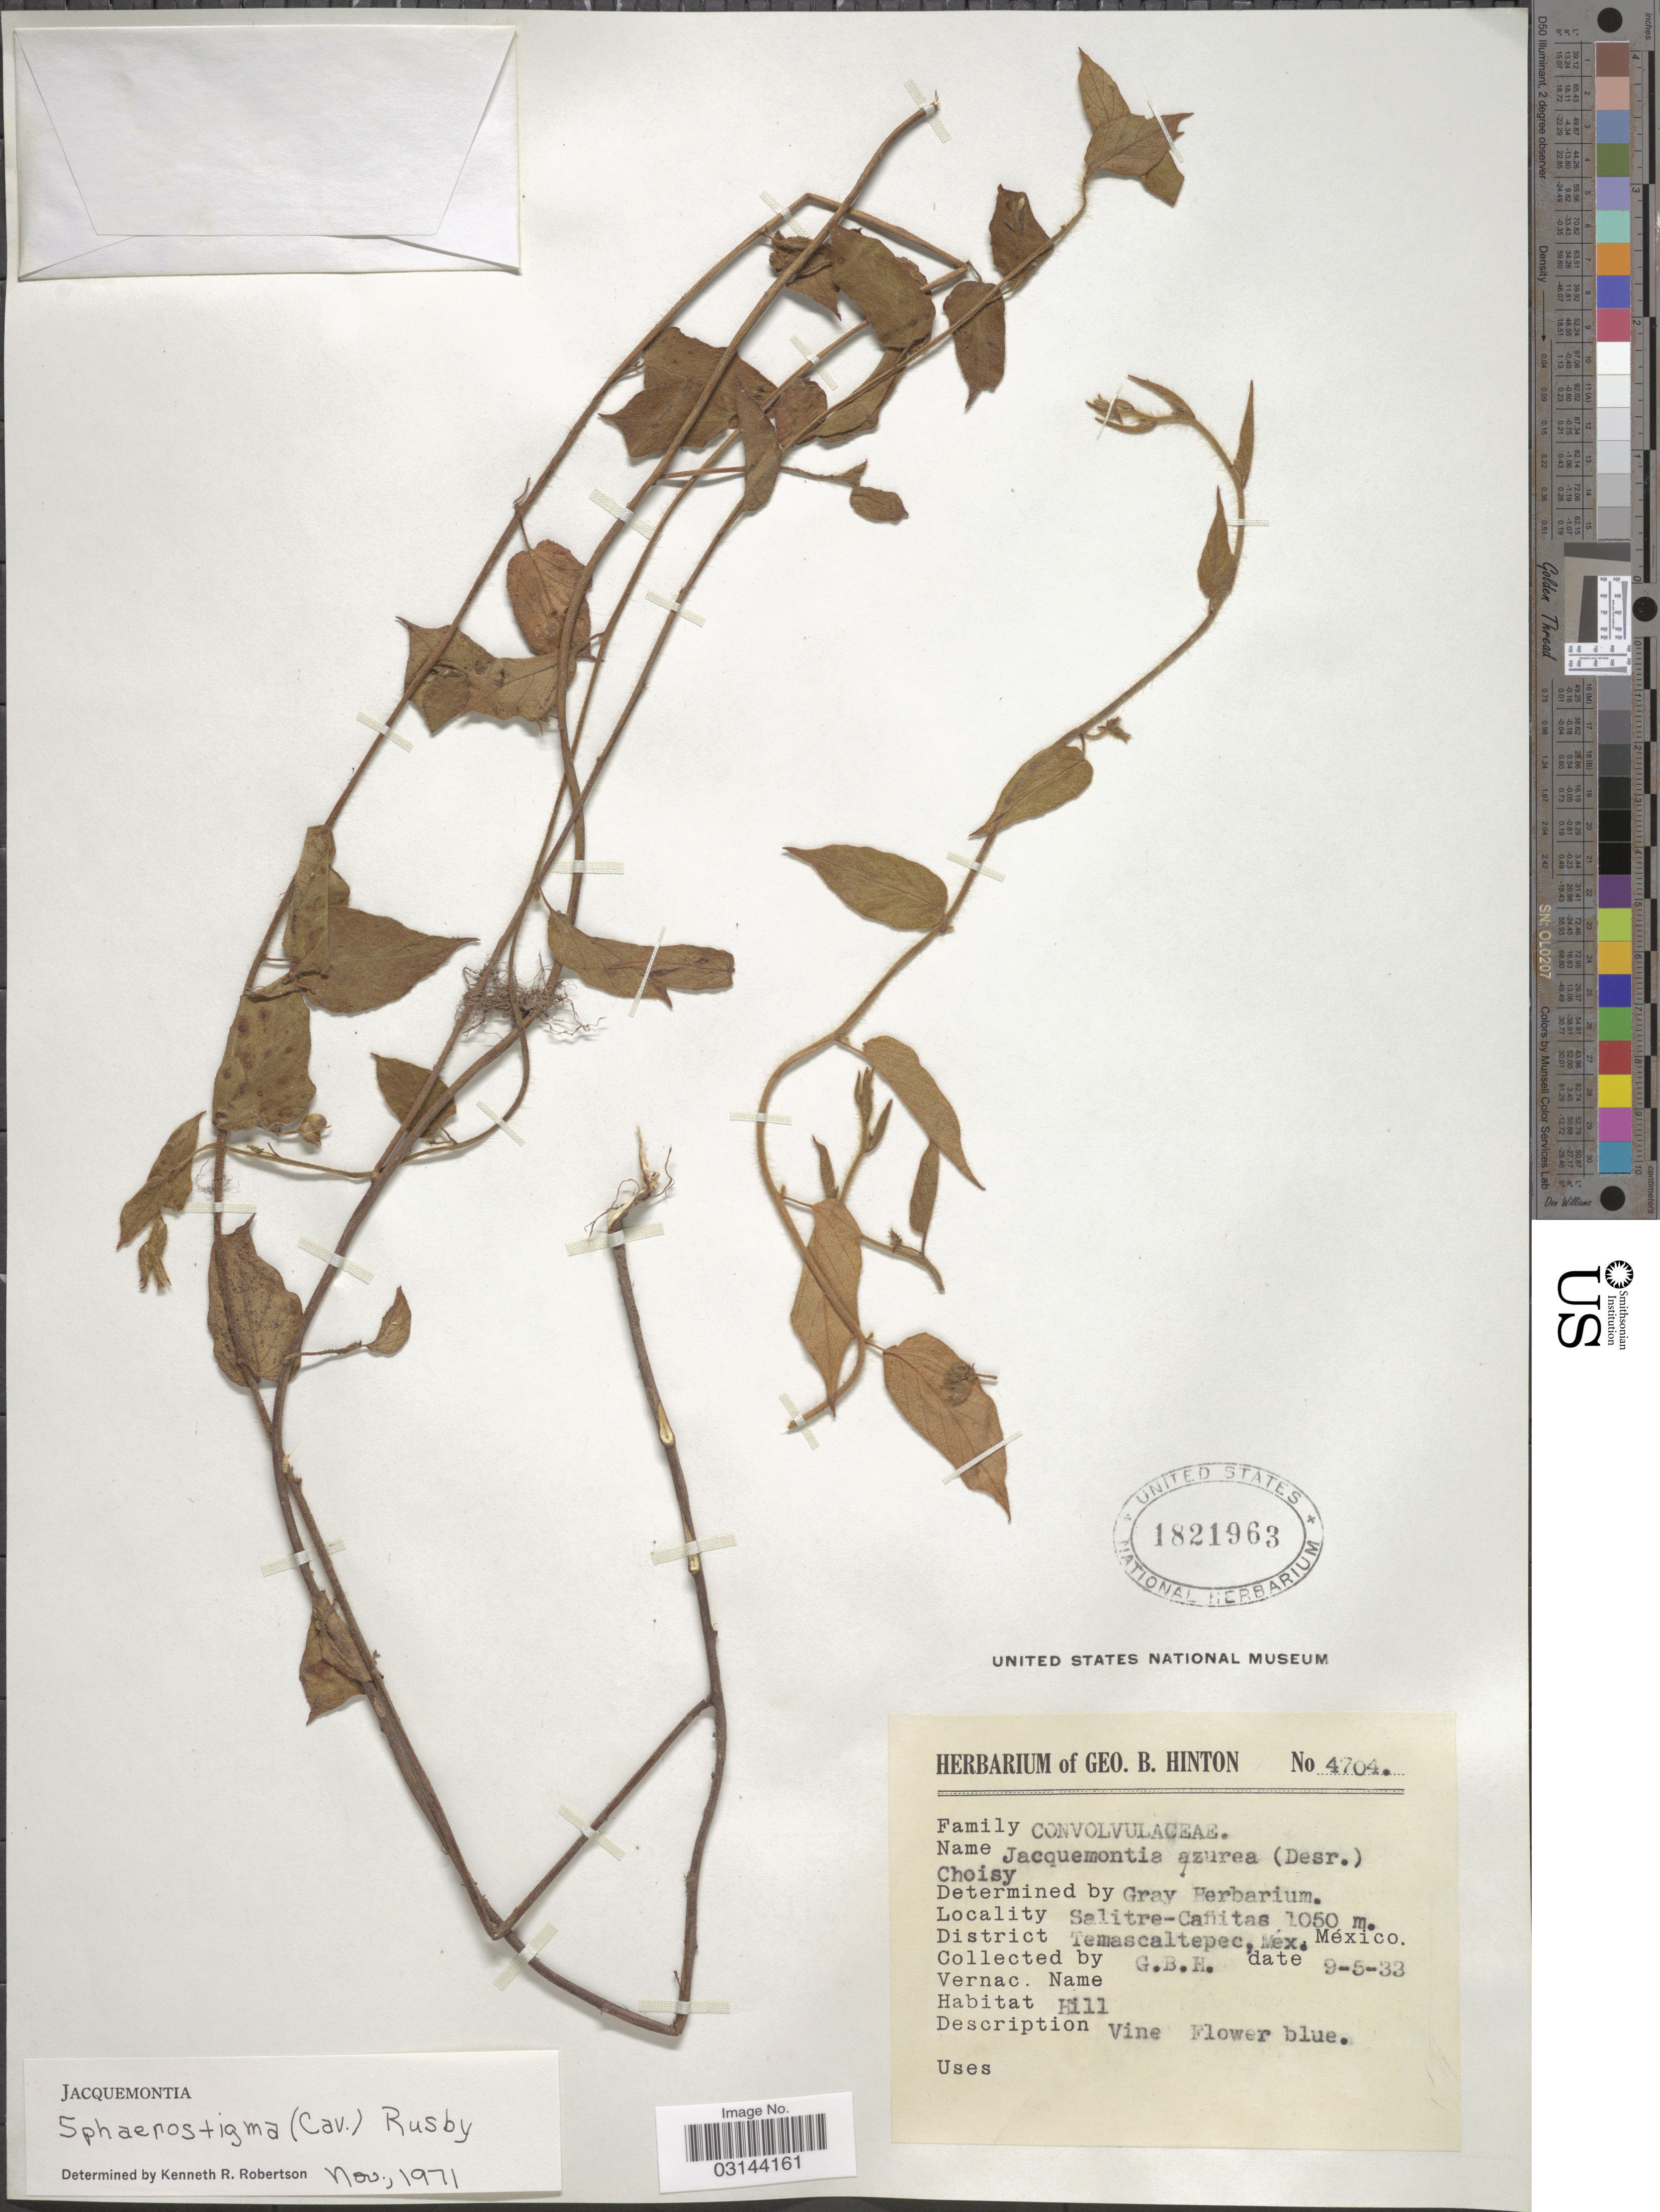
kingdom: Plantae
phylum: Tracheophyta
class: Magnoliopsida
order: Solanales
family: Convolvulaceae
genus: Jacquemontia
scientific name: Jacquemontia sphaerostigma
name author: (Cav.) Rusby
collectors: G. B. Hinton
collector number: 4704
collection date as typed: Transcribed d/m/y: 9/5/33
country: Mexico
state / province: México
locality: Salitre-Cafiitas, District Temascaltepec, Méx.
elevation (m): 1050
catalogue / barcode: US 1821963